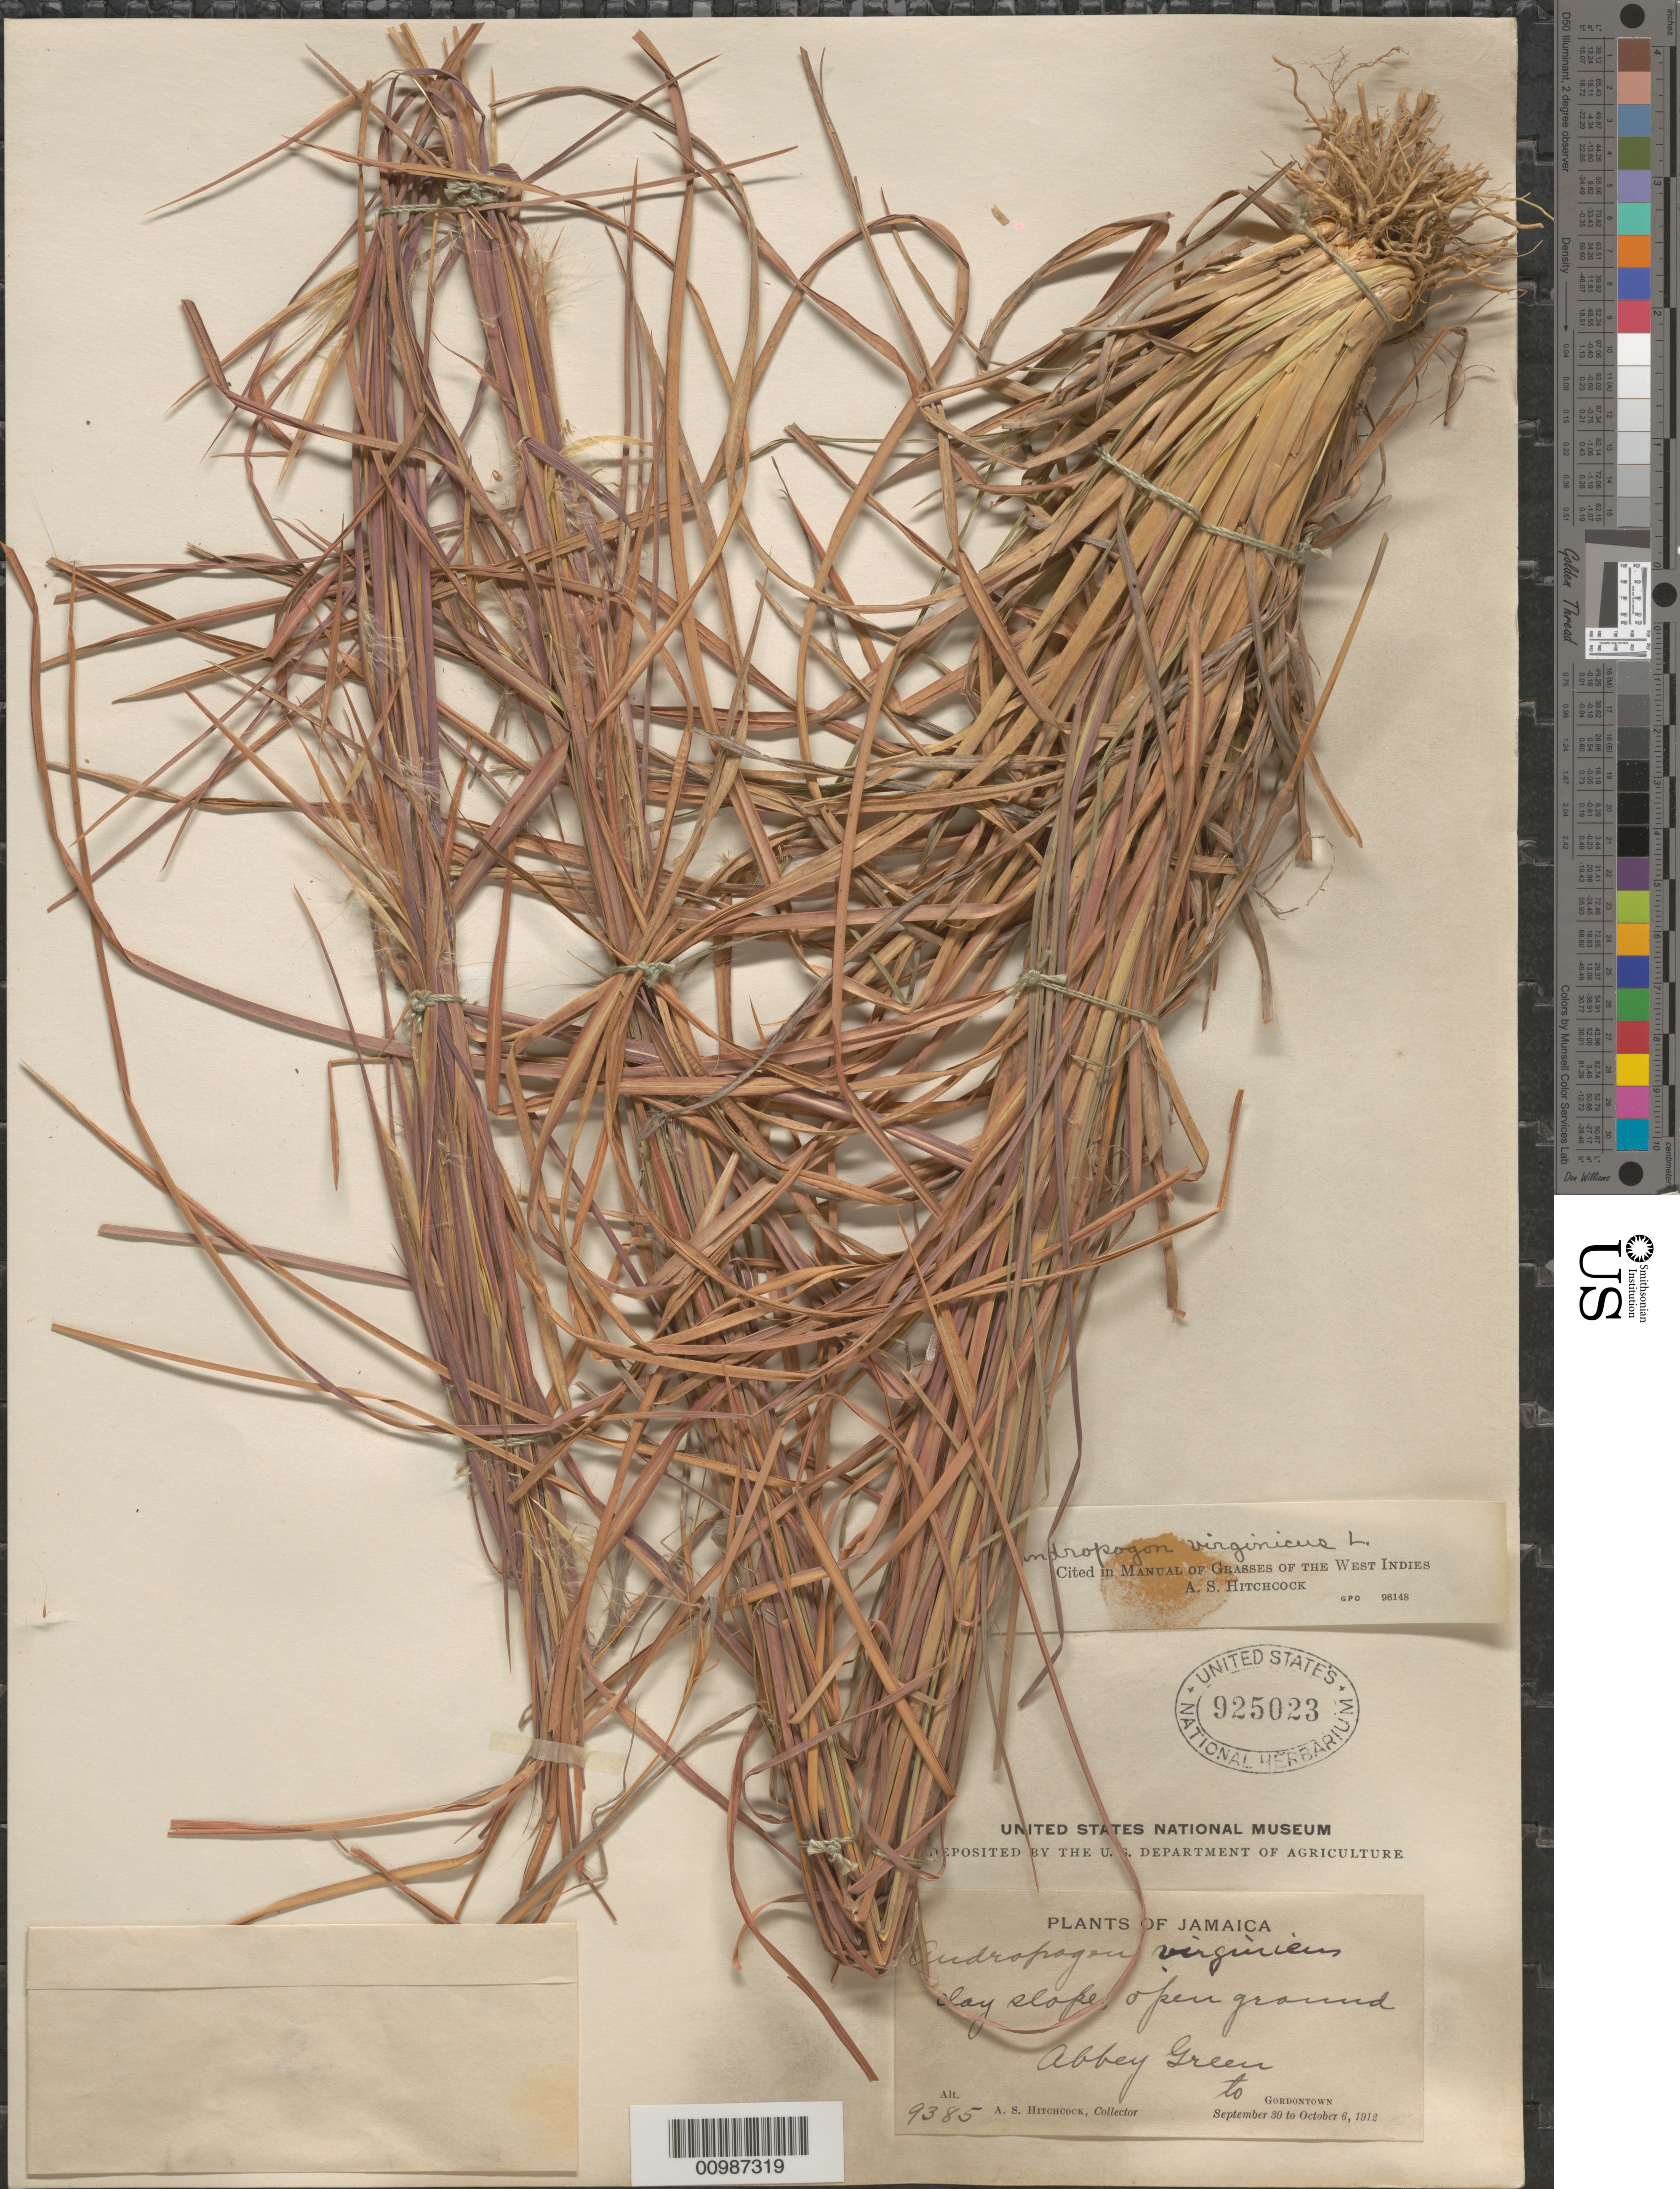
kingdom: Plantae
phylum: Tracheophyta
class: Liliopsida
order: Poales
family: Poaceae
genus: Andropogon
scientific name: Andropogon virginicus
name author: L.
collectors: A. S. Hitchcock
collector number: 9385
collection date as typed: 30 Sep 1912 to 06 Oct 1912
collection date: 1912-09-30/1912-10-06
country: Jamaica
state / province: Saint Andrew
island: Jamaica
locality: Abbey Green to Gordon Town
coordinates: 0 N, 0 E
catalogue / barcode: US 925023